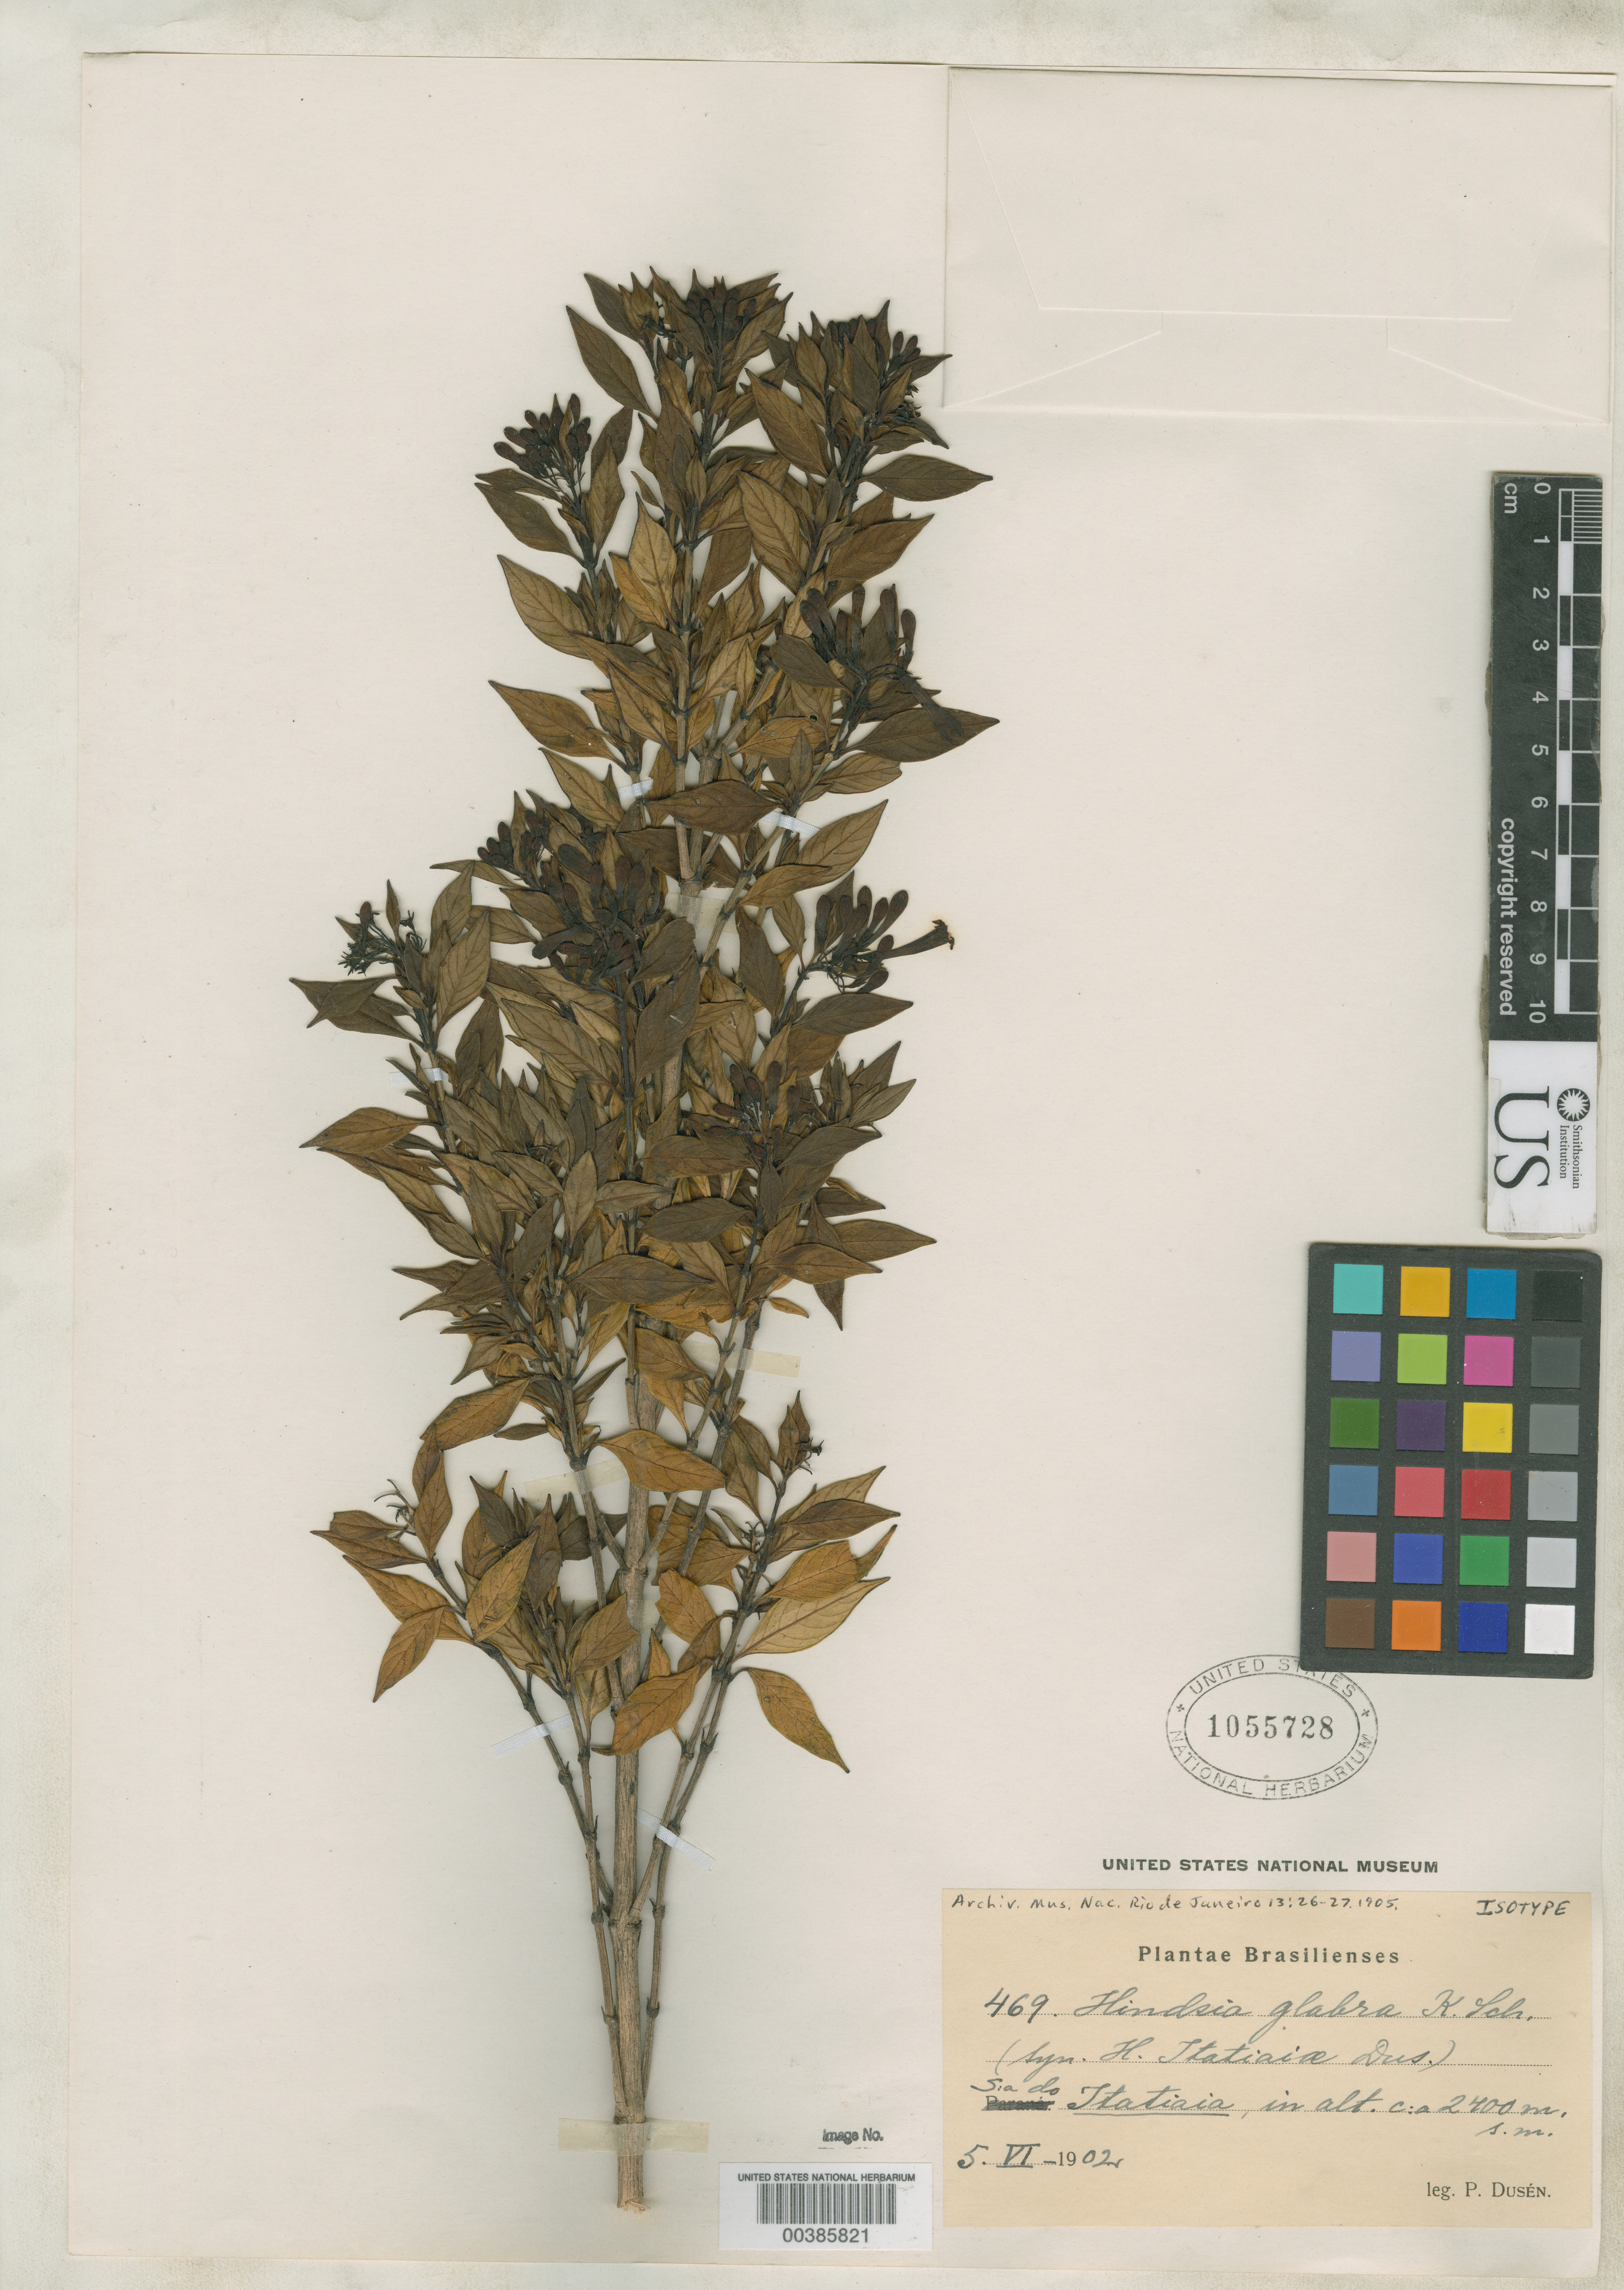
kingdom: Plantae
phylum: Tracheophyta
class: Magnoliopsida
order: Gentianales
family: Rubiaceae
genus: Hindsia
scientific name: Hindsia glabra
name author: K. Schum.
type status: Isotype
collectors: P. Dusén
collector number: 469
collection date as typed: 05 Jun 1902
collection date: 1902-06-05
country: Brazil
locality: Sia do Itatiaia.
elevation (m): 2400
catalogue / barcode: US 1055728